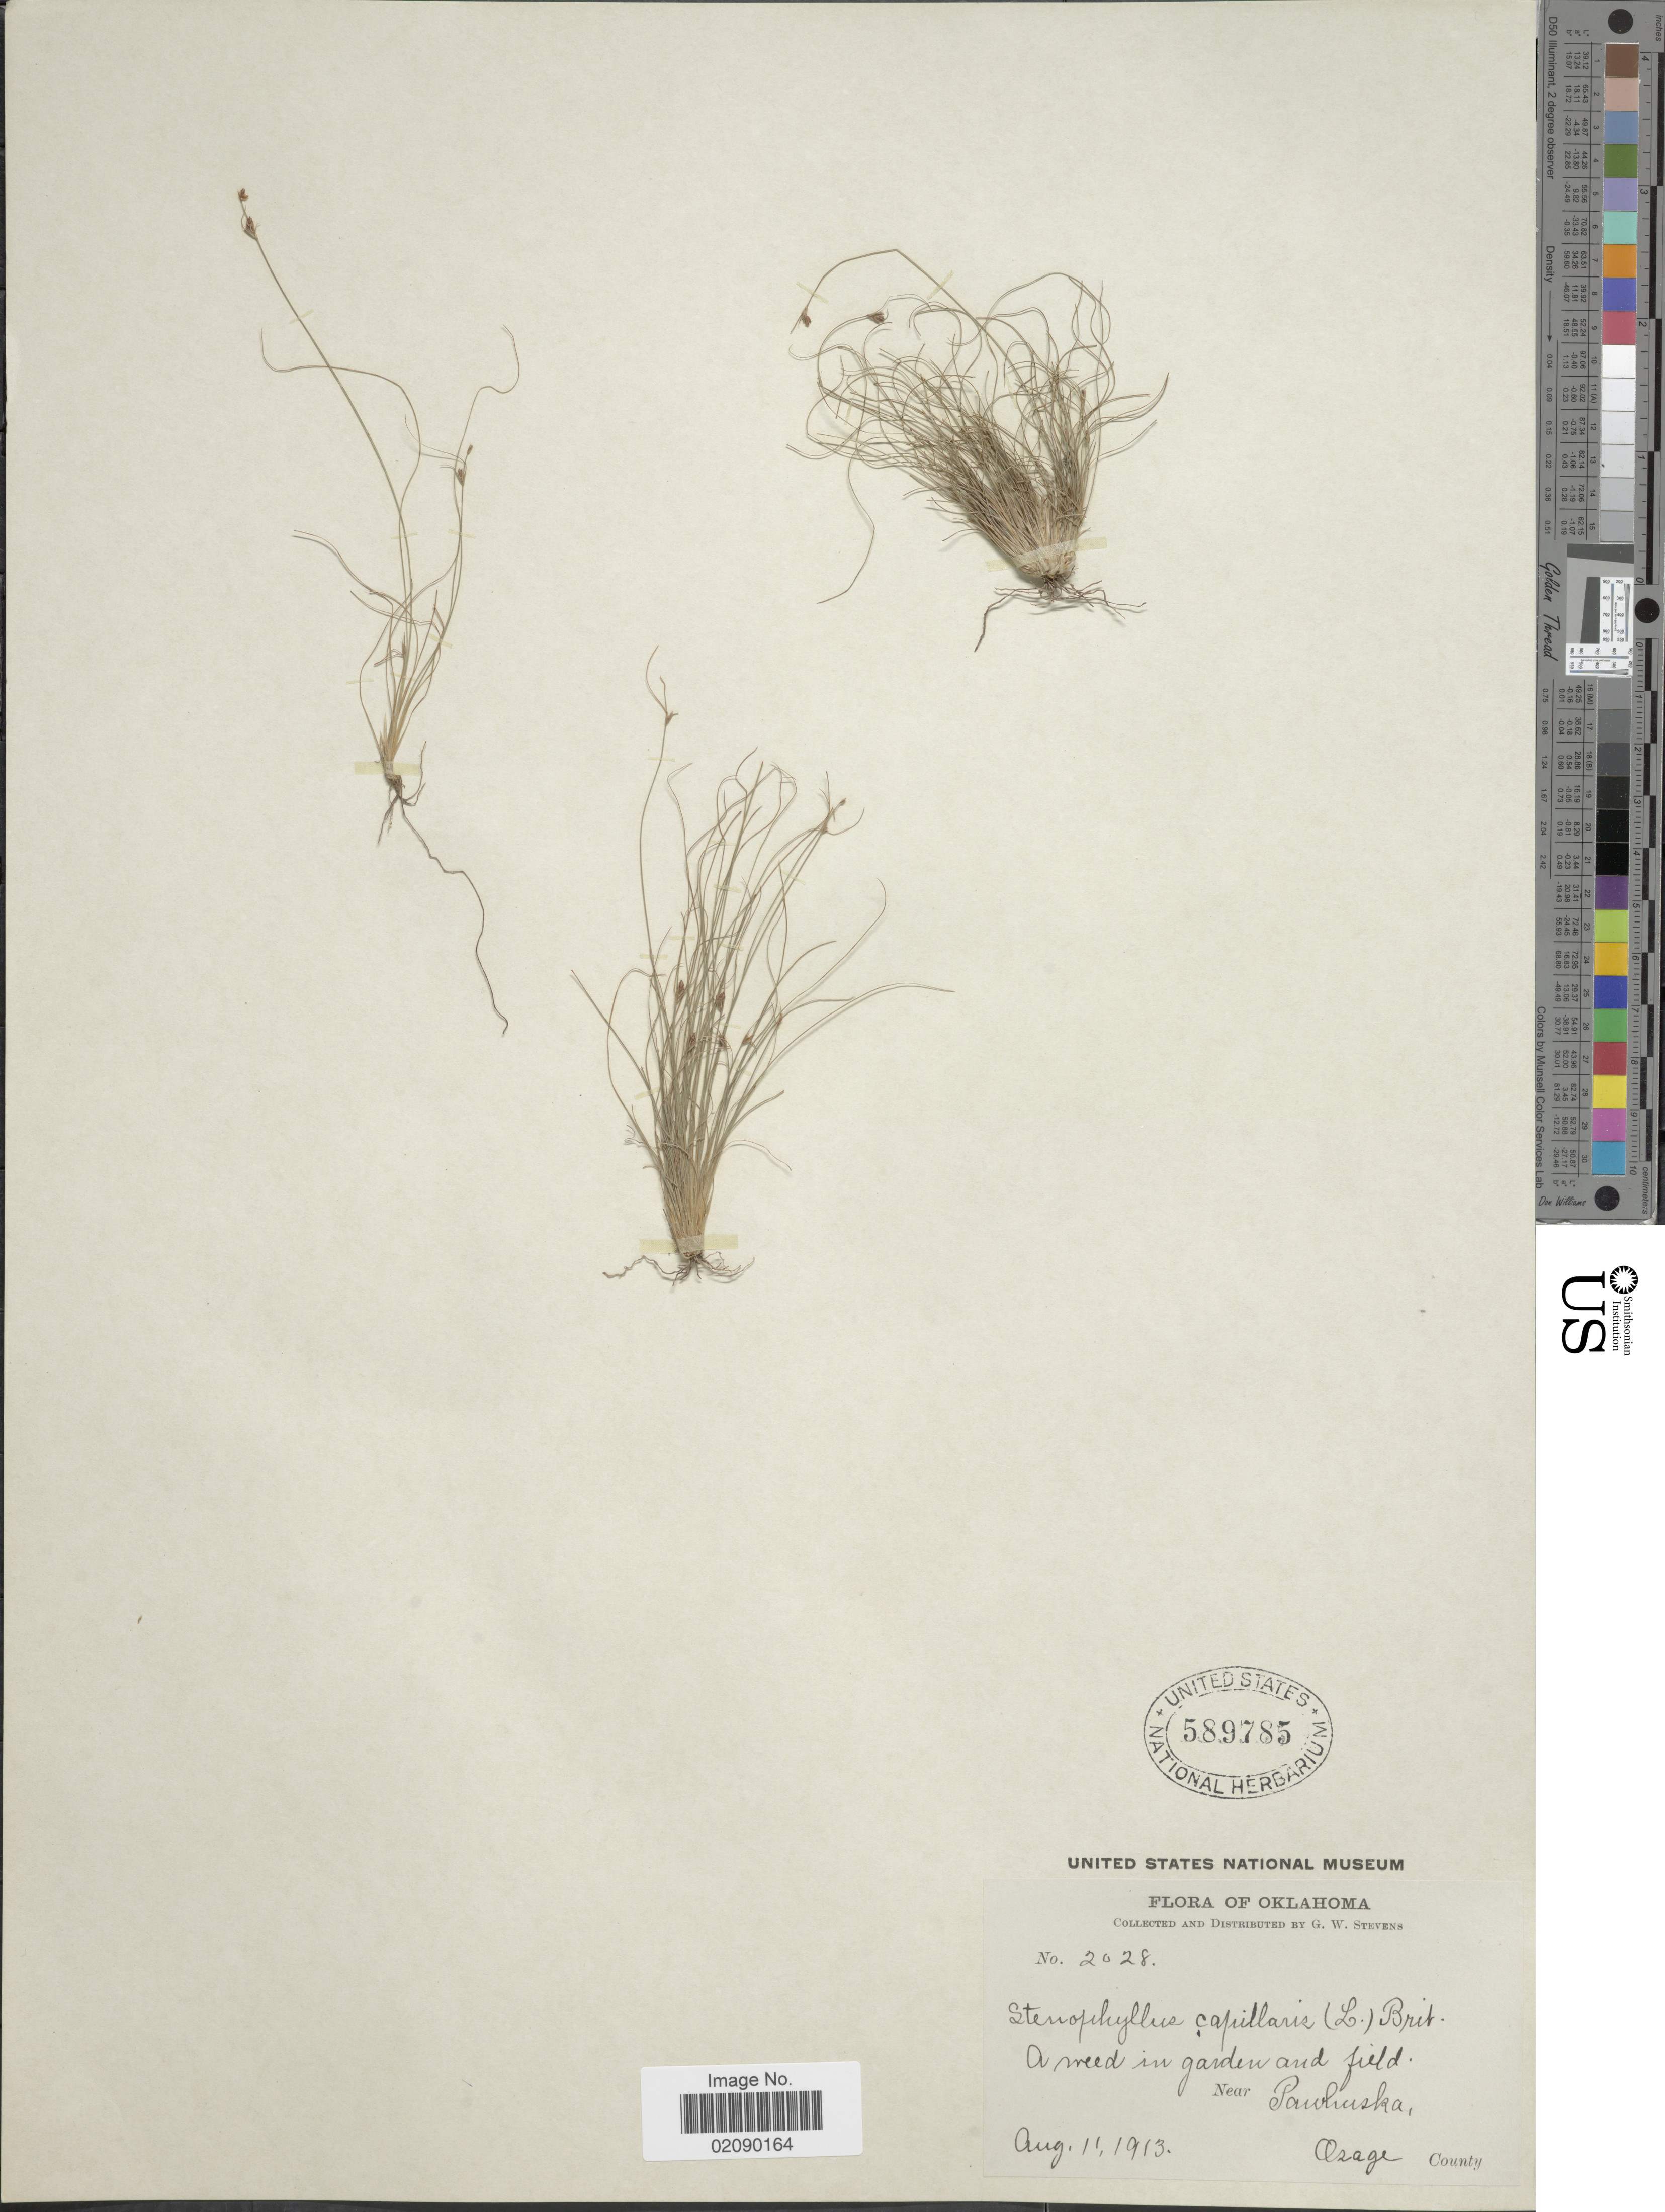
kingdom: Plantae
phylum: Tracheophyta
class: Liliopsida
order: Poales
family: Cyperaceae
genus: Bulbostylis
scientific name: Bulbostylis capillaris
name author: (L.) Kunth ex C.B. Clarke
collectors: G. W. Stevens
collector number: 2028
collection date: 1913-08-11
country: United States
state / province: Oklahoma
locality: A weed in garden and field, Near Pawhuska, Osage County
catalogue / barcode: US 589785